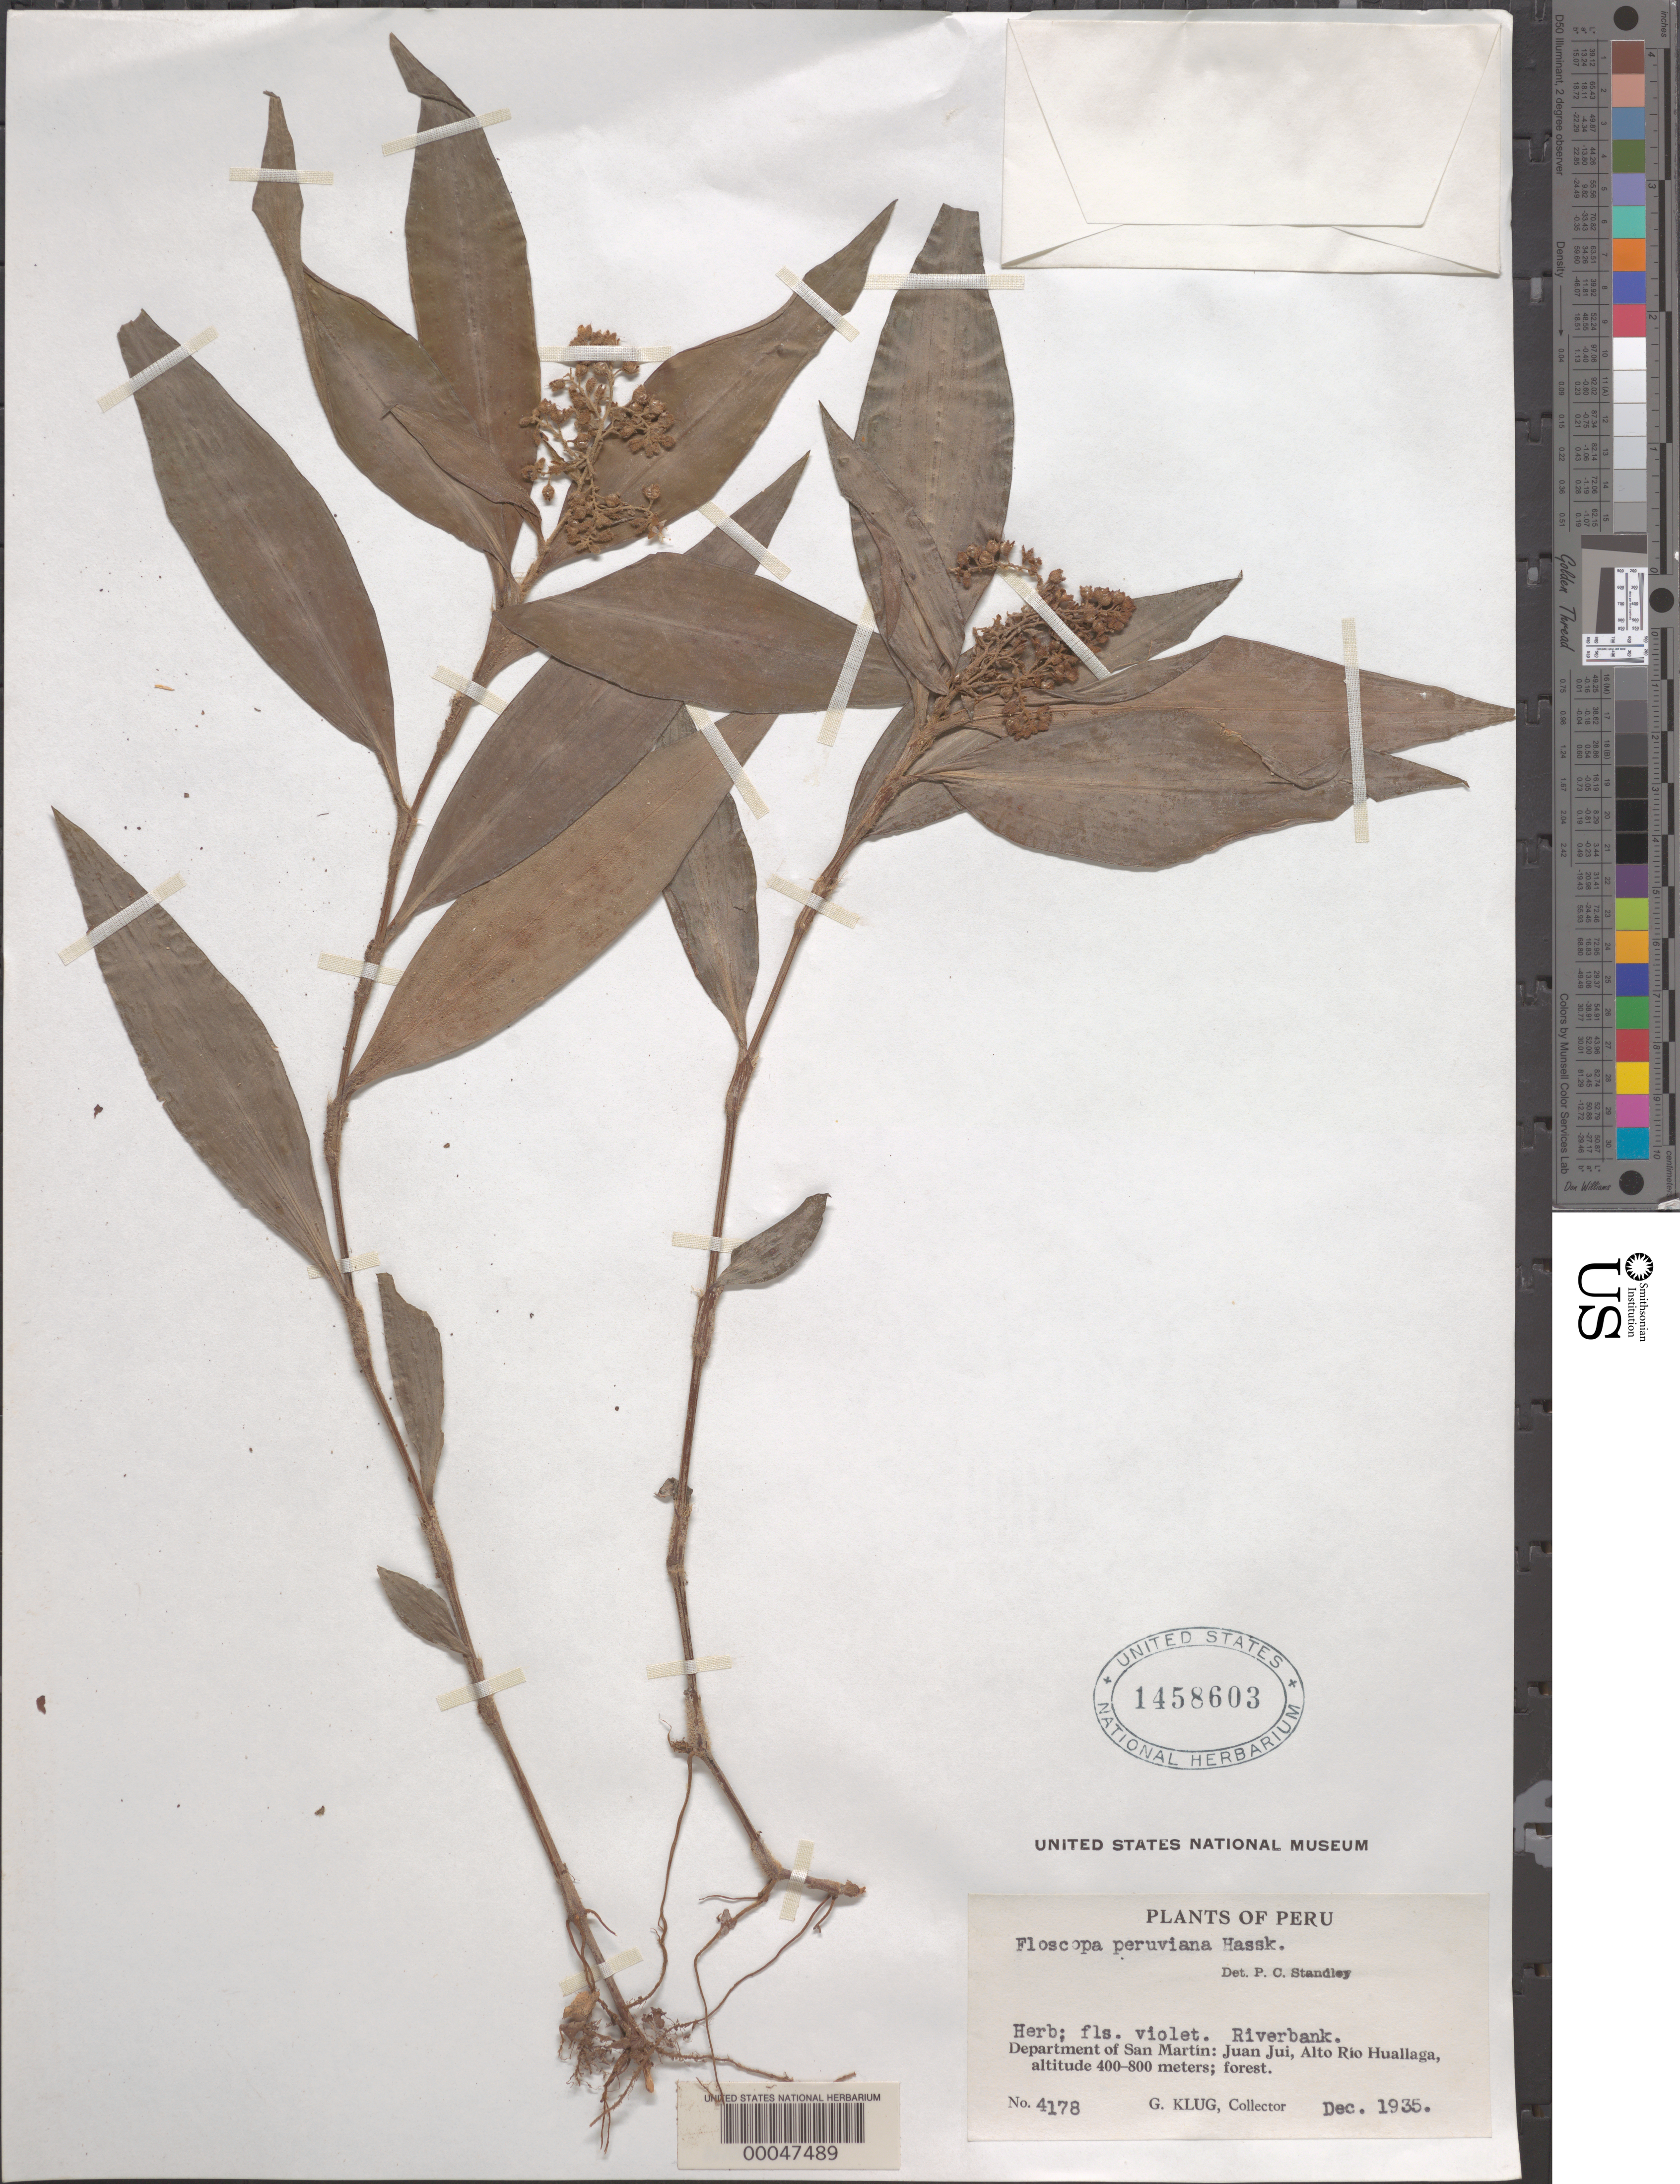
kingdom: Plantae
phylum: Tracheophyta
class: Liliopsida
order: Commelinales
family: Commelinaceae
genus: Floscopa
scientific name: Floscopa peruviana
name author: Hassk. ex C.B. Clarke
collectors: G. Klug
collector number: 4178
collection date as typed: Dec 1935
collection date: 1935-12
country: Peru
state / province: San Martín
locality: Juan Jui, Alto Rio Huallaga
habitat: Forest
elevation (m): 400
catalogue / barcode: US 1458603